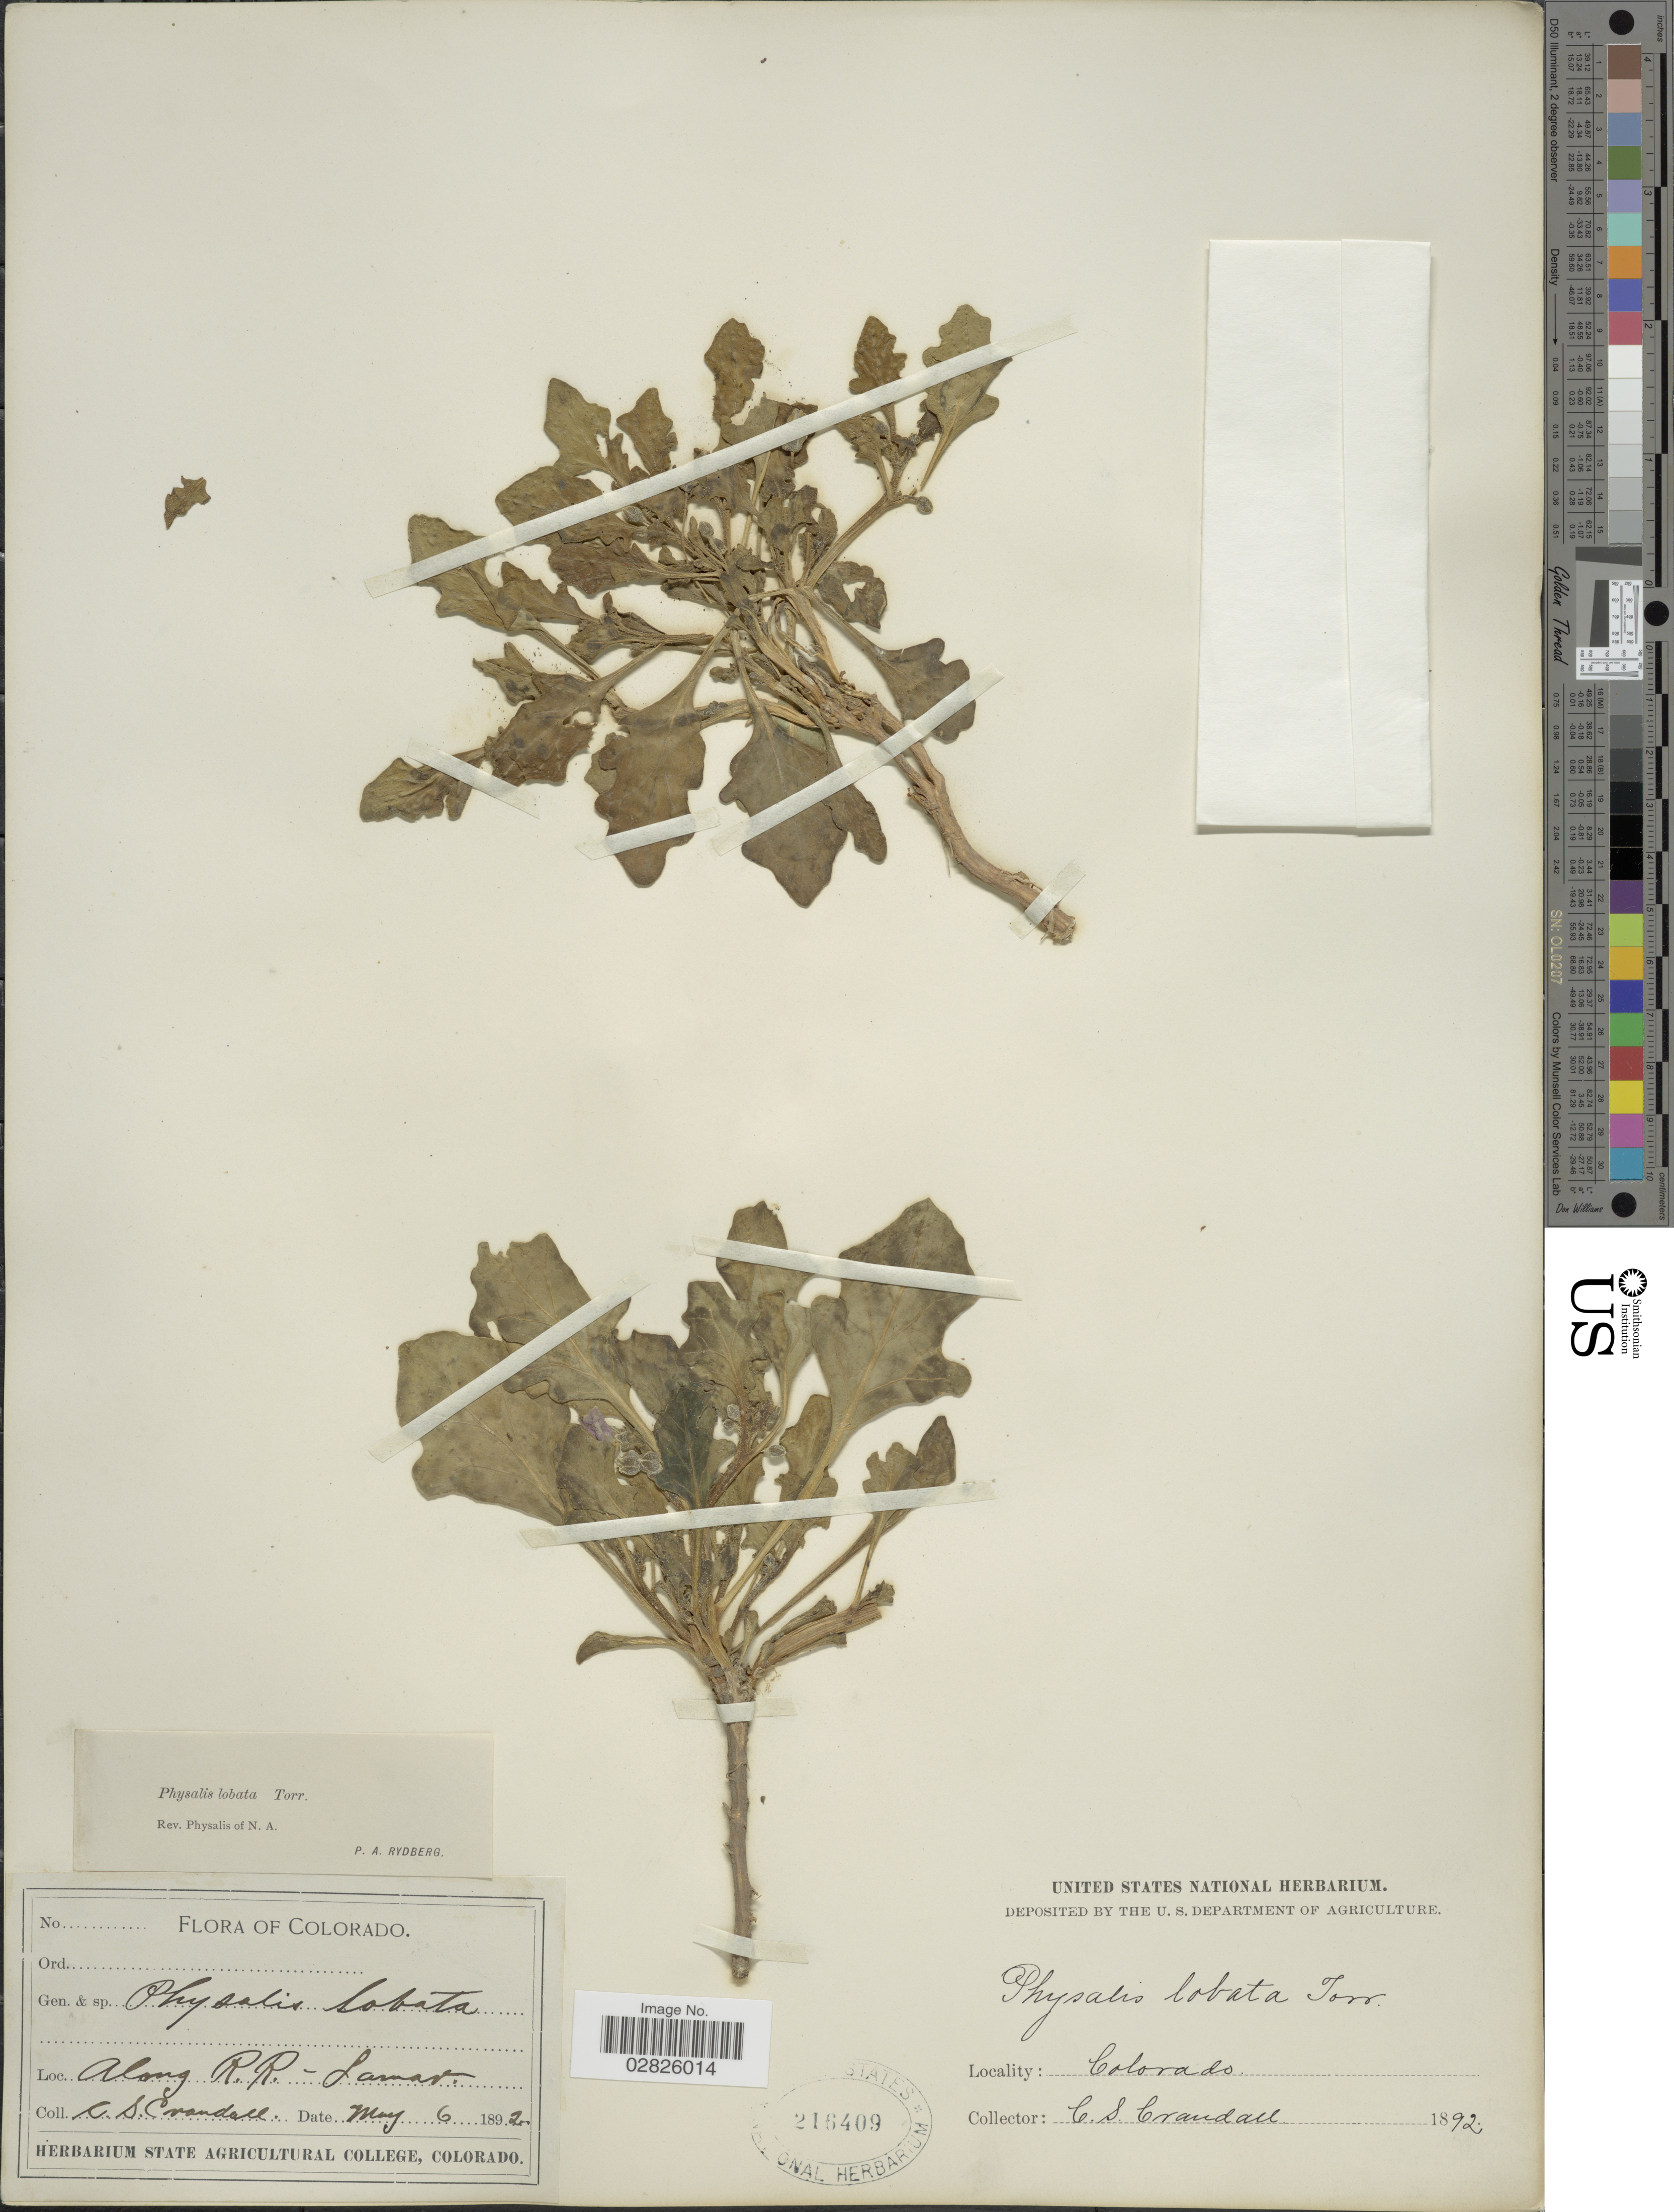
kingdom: Plantae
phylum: Tracheophyta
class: Magnoliopsida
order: Solanales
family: Solanaceae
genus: Quincula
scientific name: Quincula lobata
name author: (Torr.) Raf.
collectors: C. Crandall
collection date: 1892-05-06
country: United States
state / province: Colorado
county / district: Larimer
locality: Along R.R. - Laimer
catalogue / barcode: US 216409